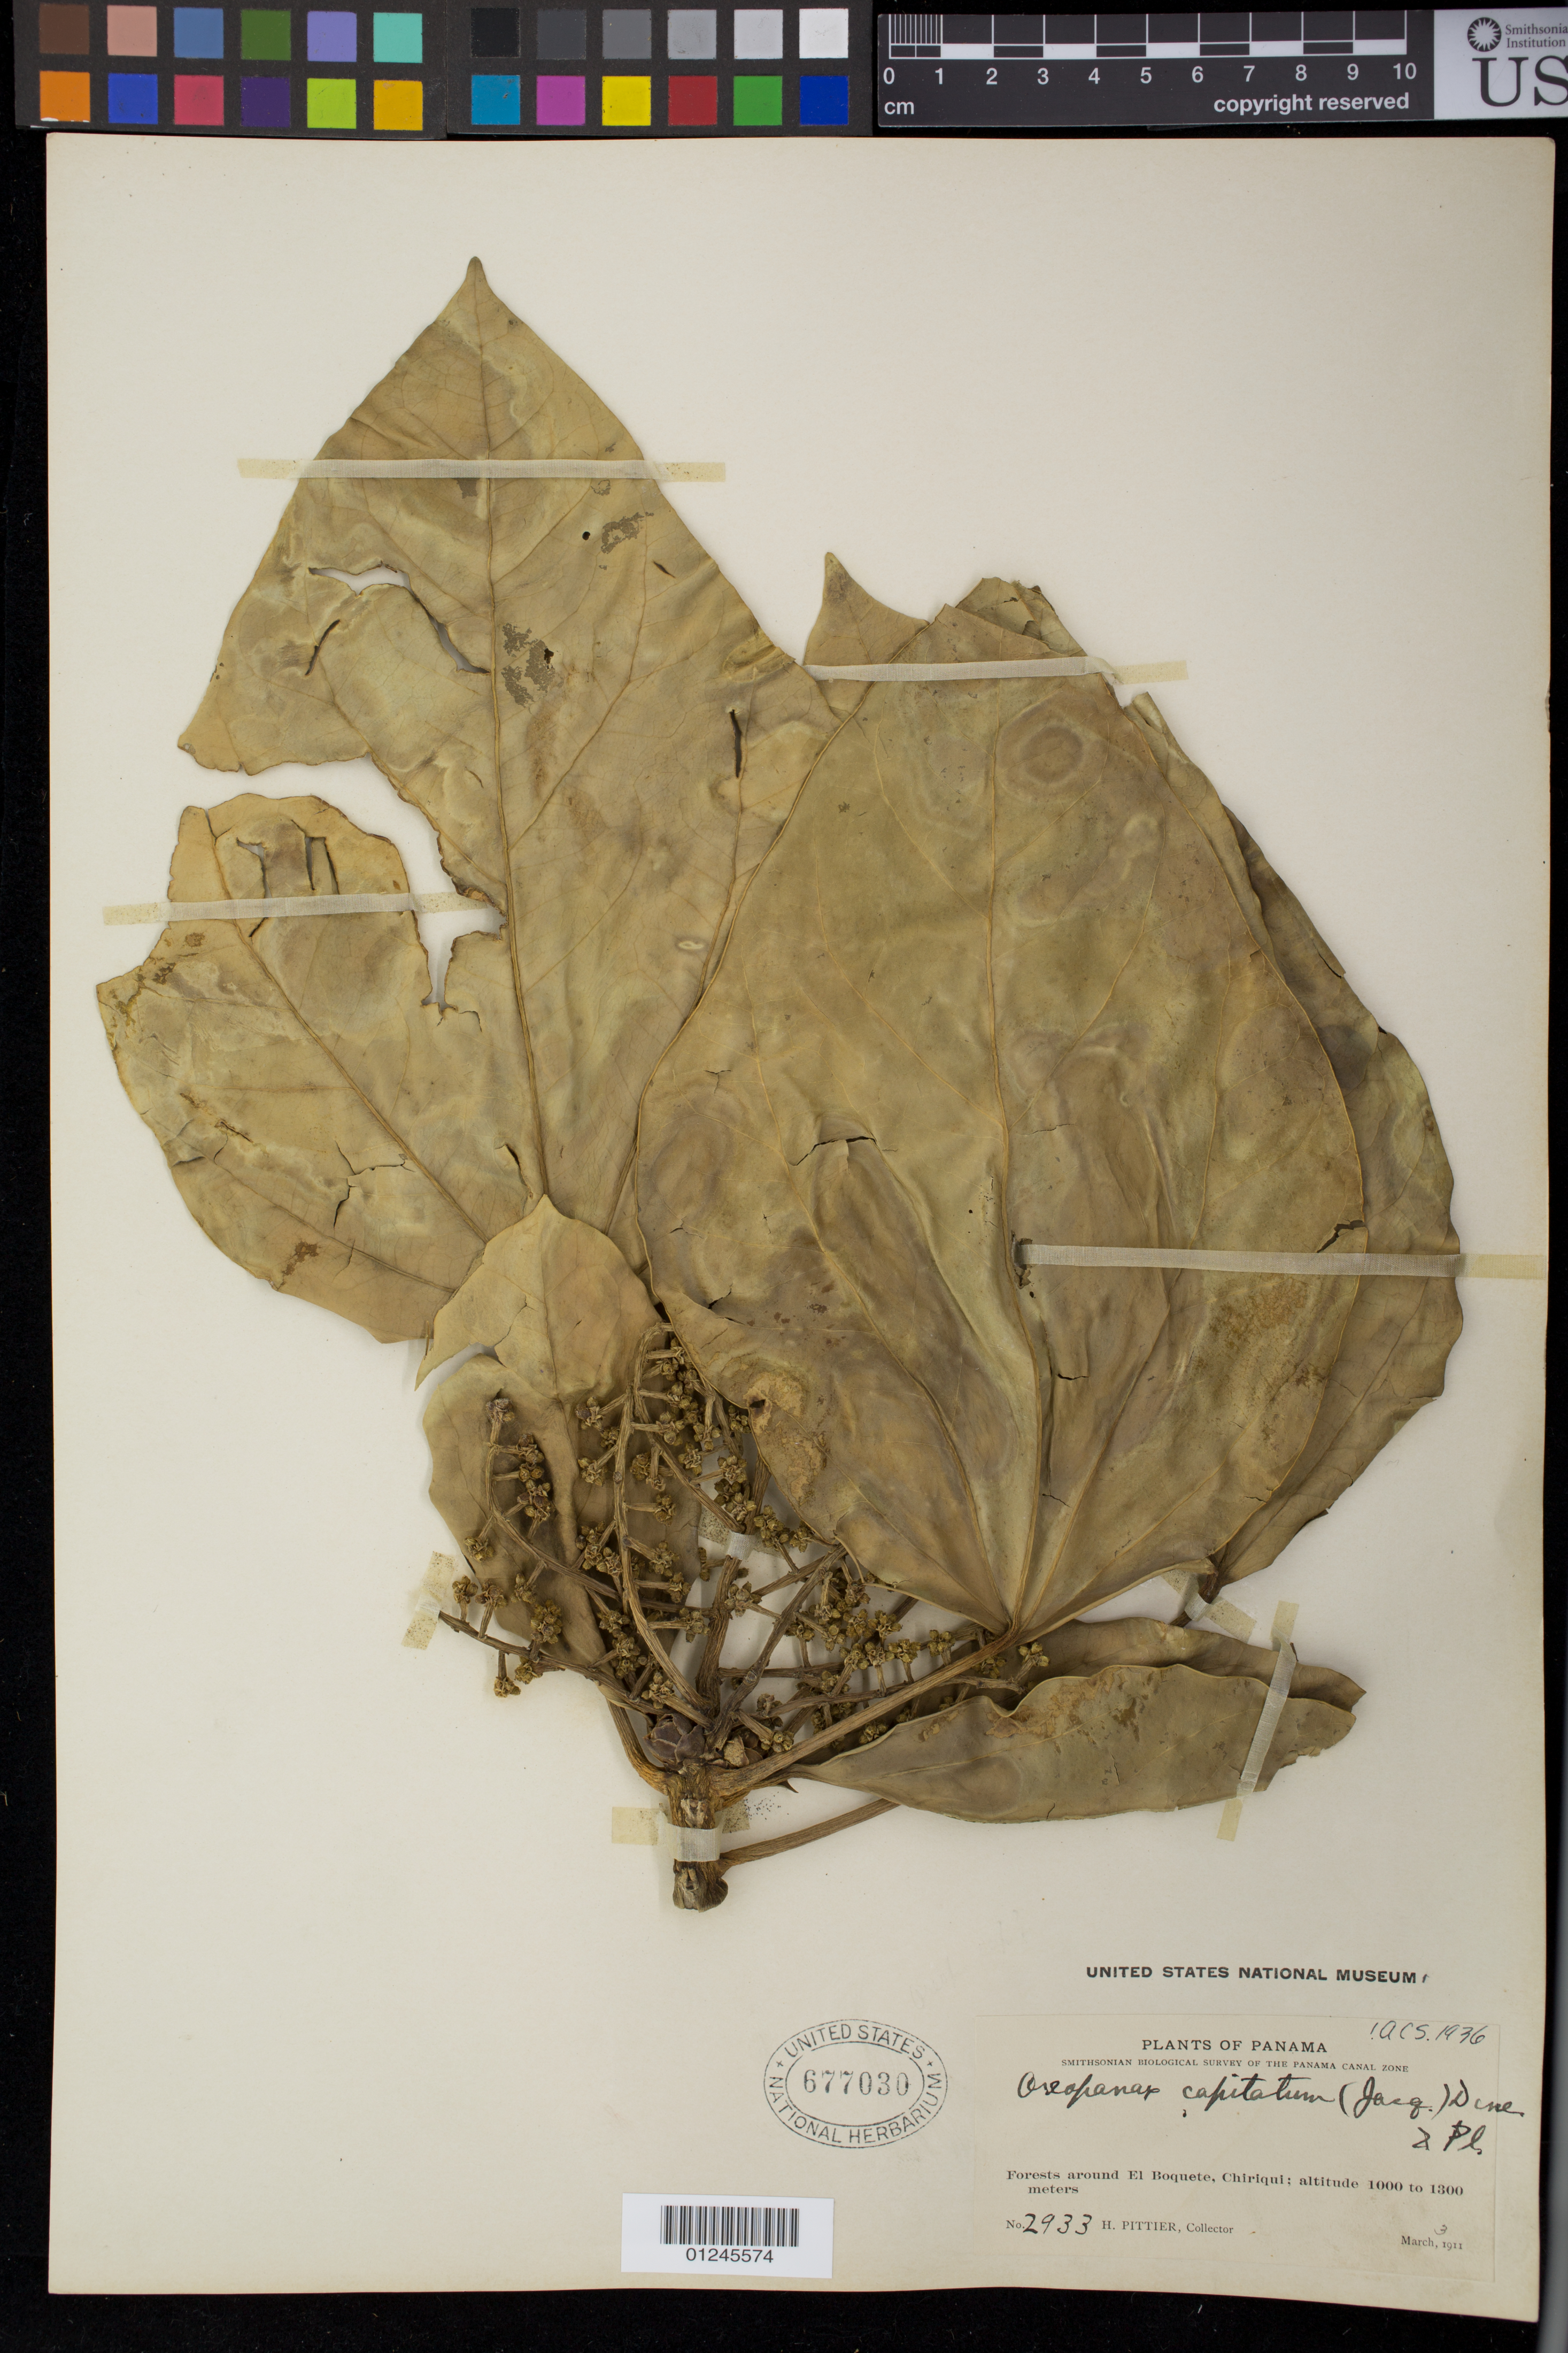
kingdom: Plantae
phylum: Tracheophyta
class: Magnoliopsida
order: Apiales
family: Araliaceae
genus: Oreopanax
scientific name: Oreopanax capitatus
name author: (Jacq.) Decne. & Planch.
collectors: H. F. Pittier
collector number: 2933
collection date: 1911-03-03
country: Panama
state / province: Chiriqui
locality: Forests around El Boquete,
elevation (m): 1000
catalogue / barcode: US 677030